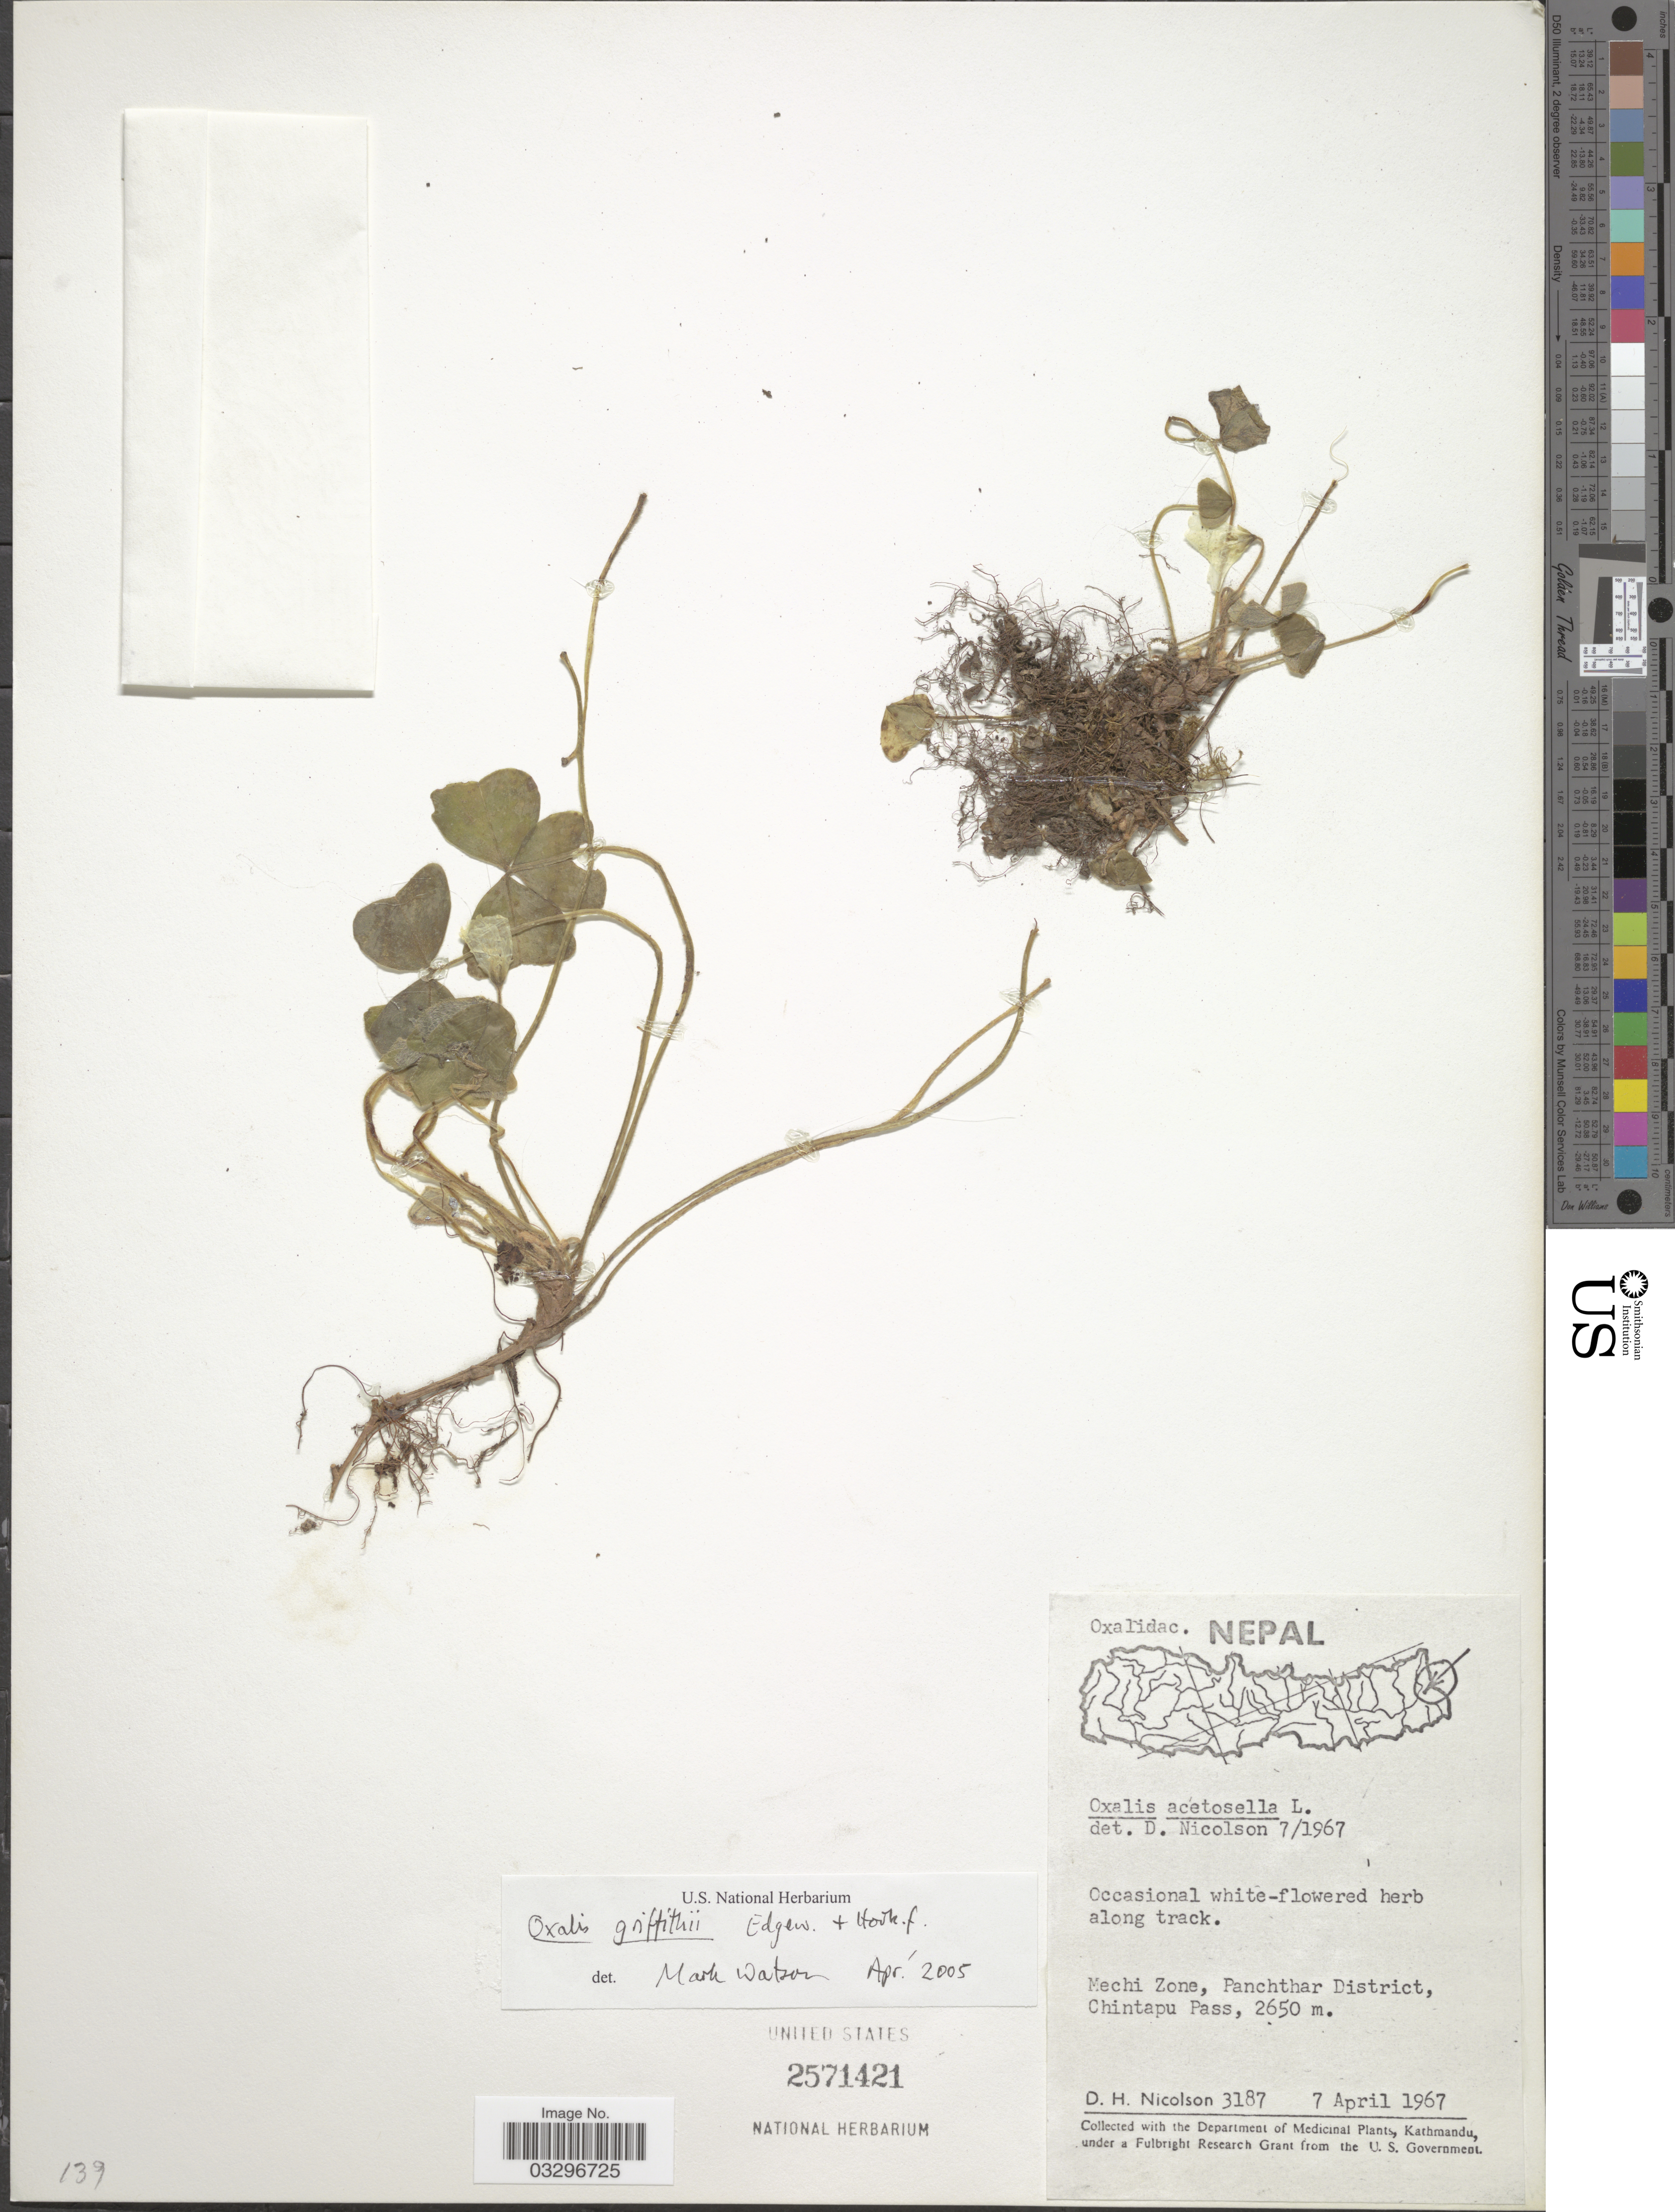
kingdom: Plantae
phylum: Tracheophyta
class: Magnoliopsida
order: Oxalidales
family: Oxalidaceae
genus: Oxalis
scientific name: Oxalis griffithii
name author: Edgew. & Hook. f.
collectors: D. H. Nicolson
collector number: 3187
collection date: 1967-04-07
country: Nepal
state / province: Mechi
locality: Mechi Zone, Panchthar District, Chintapu Pass.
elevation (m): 2650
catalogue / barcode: US 2571421